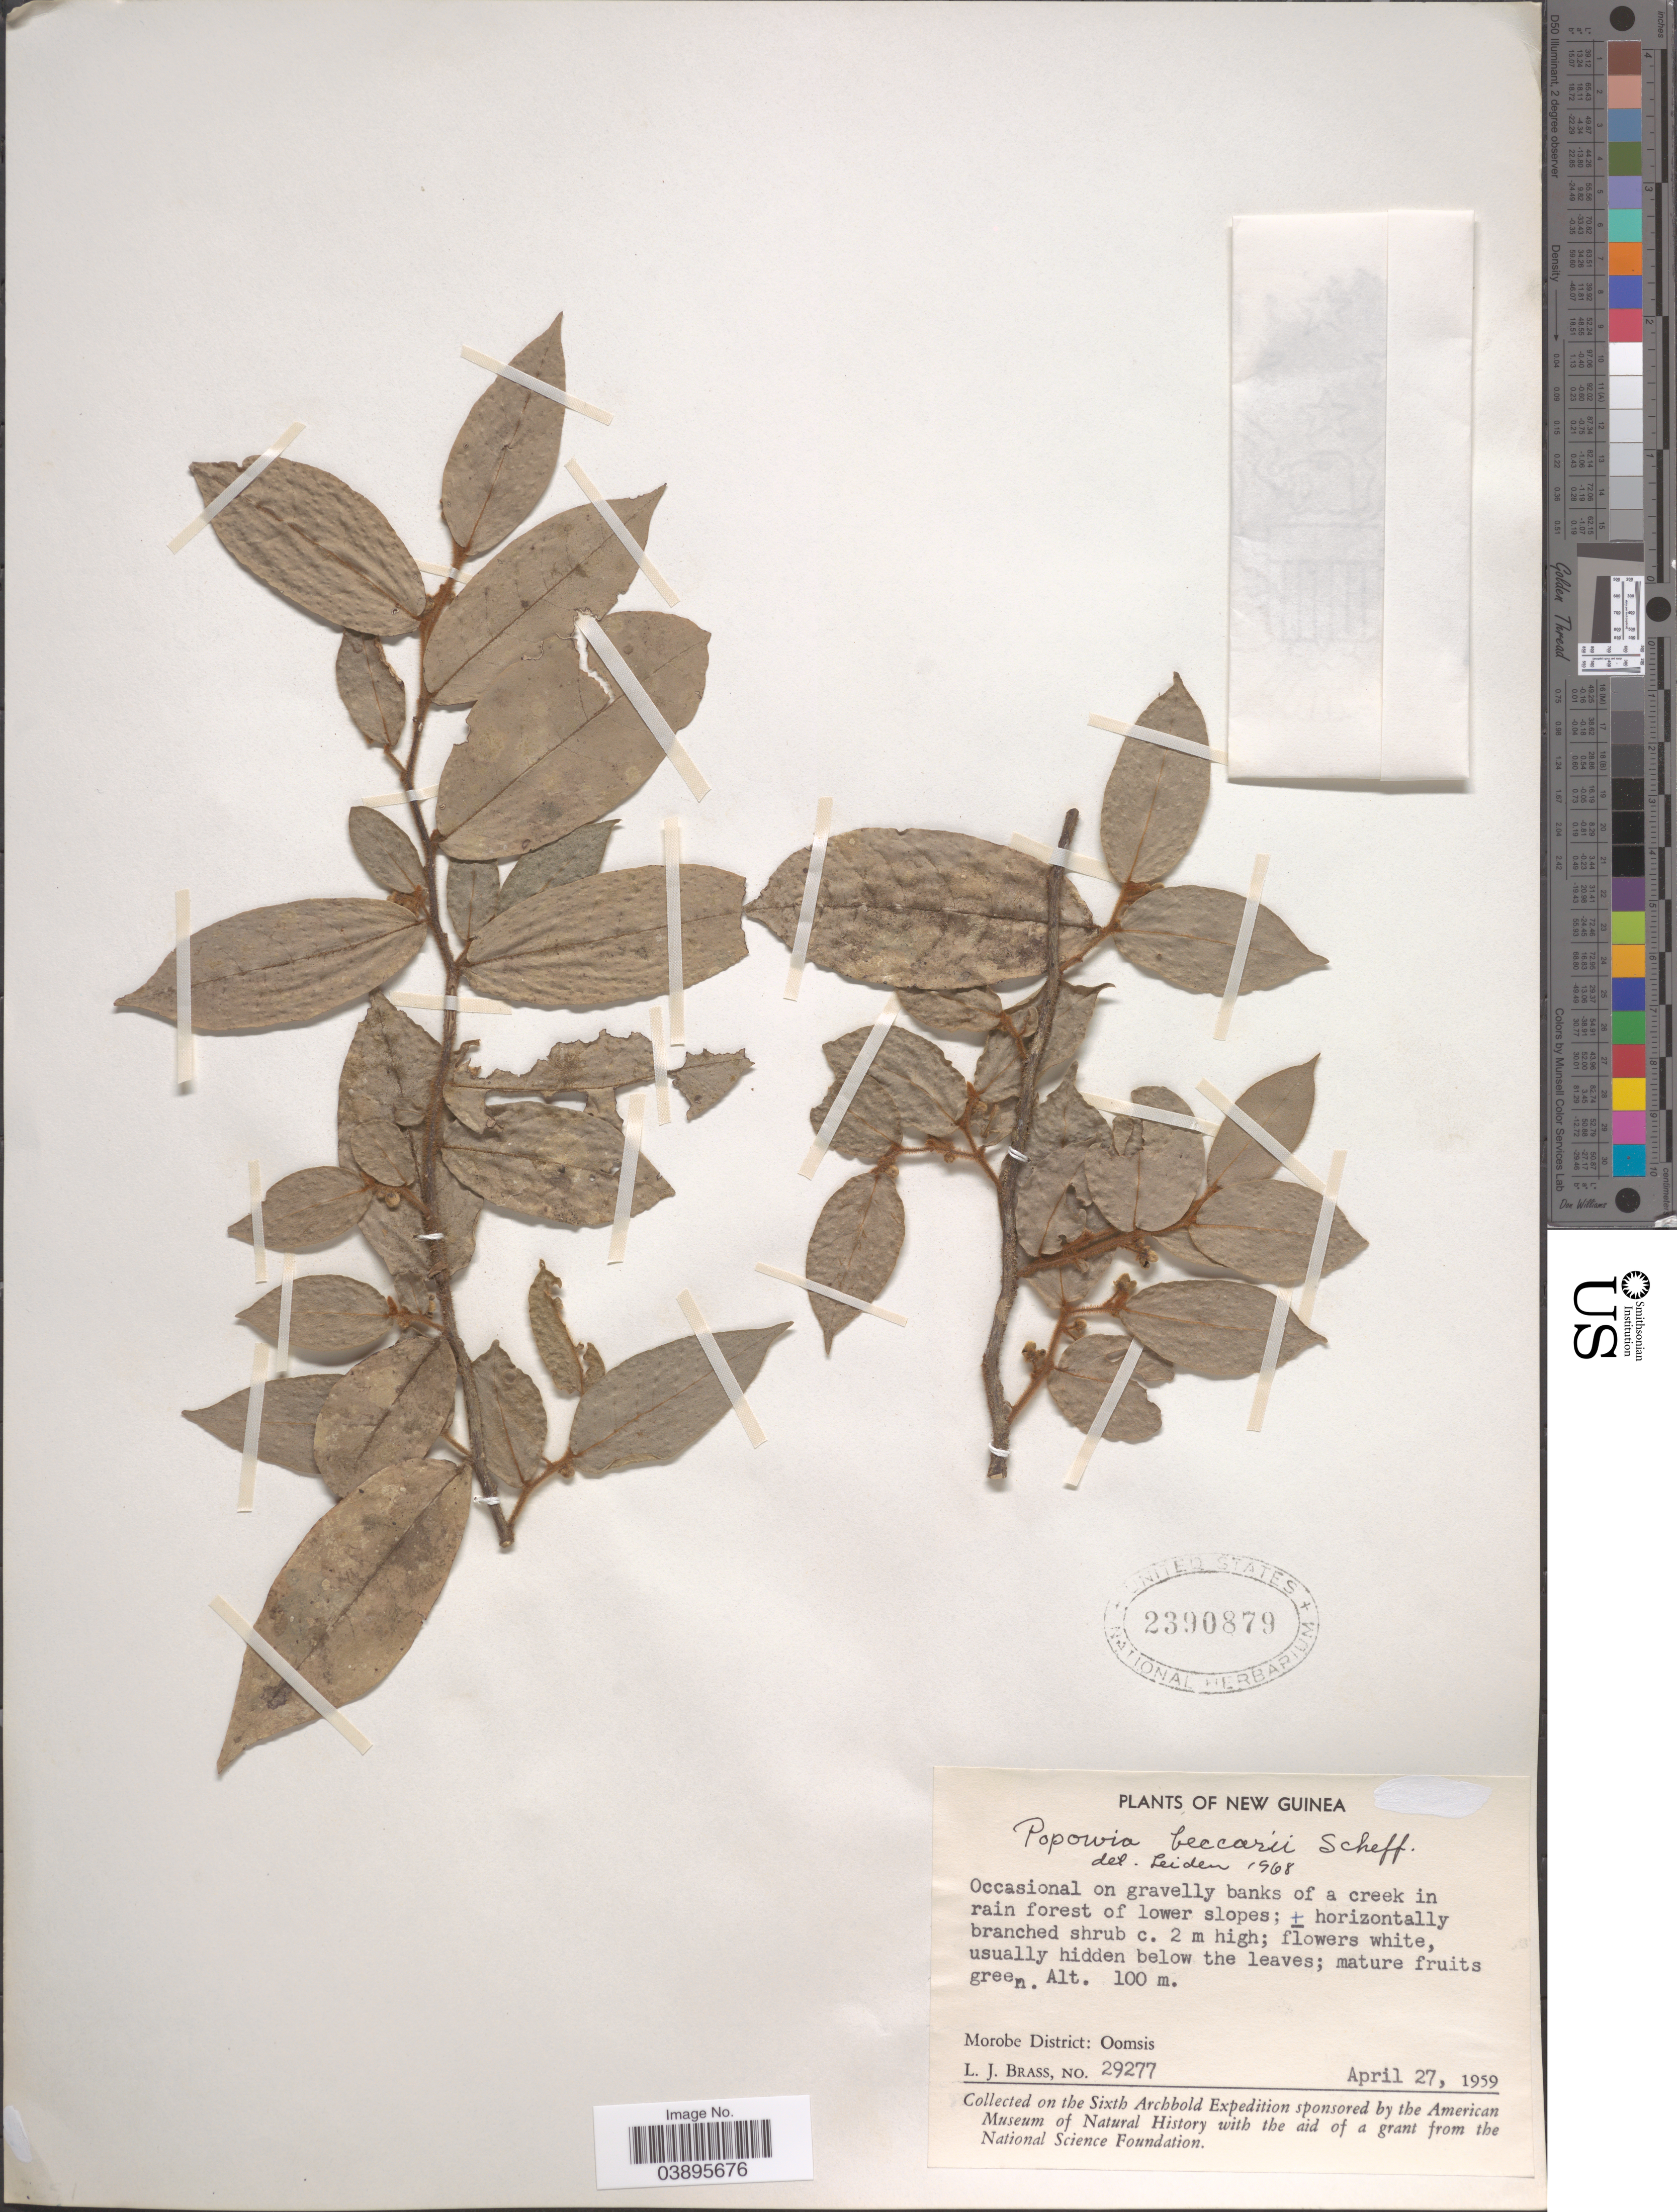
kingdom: Plantae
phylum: Tracheophyta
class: Magnoliopsida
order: Magnoliales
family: Annonaceae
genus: Popowia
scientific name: Popowia beccarii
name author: Scheff.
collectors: L. J. Brass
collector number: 29277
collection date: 1959-04-27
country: Papua New Guinea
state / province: Morobe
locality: New Guinea. Morobe District: Oomsis.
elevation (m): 100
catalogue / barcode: US 2390879